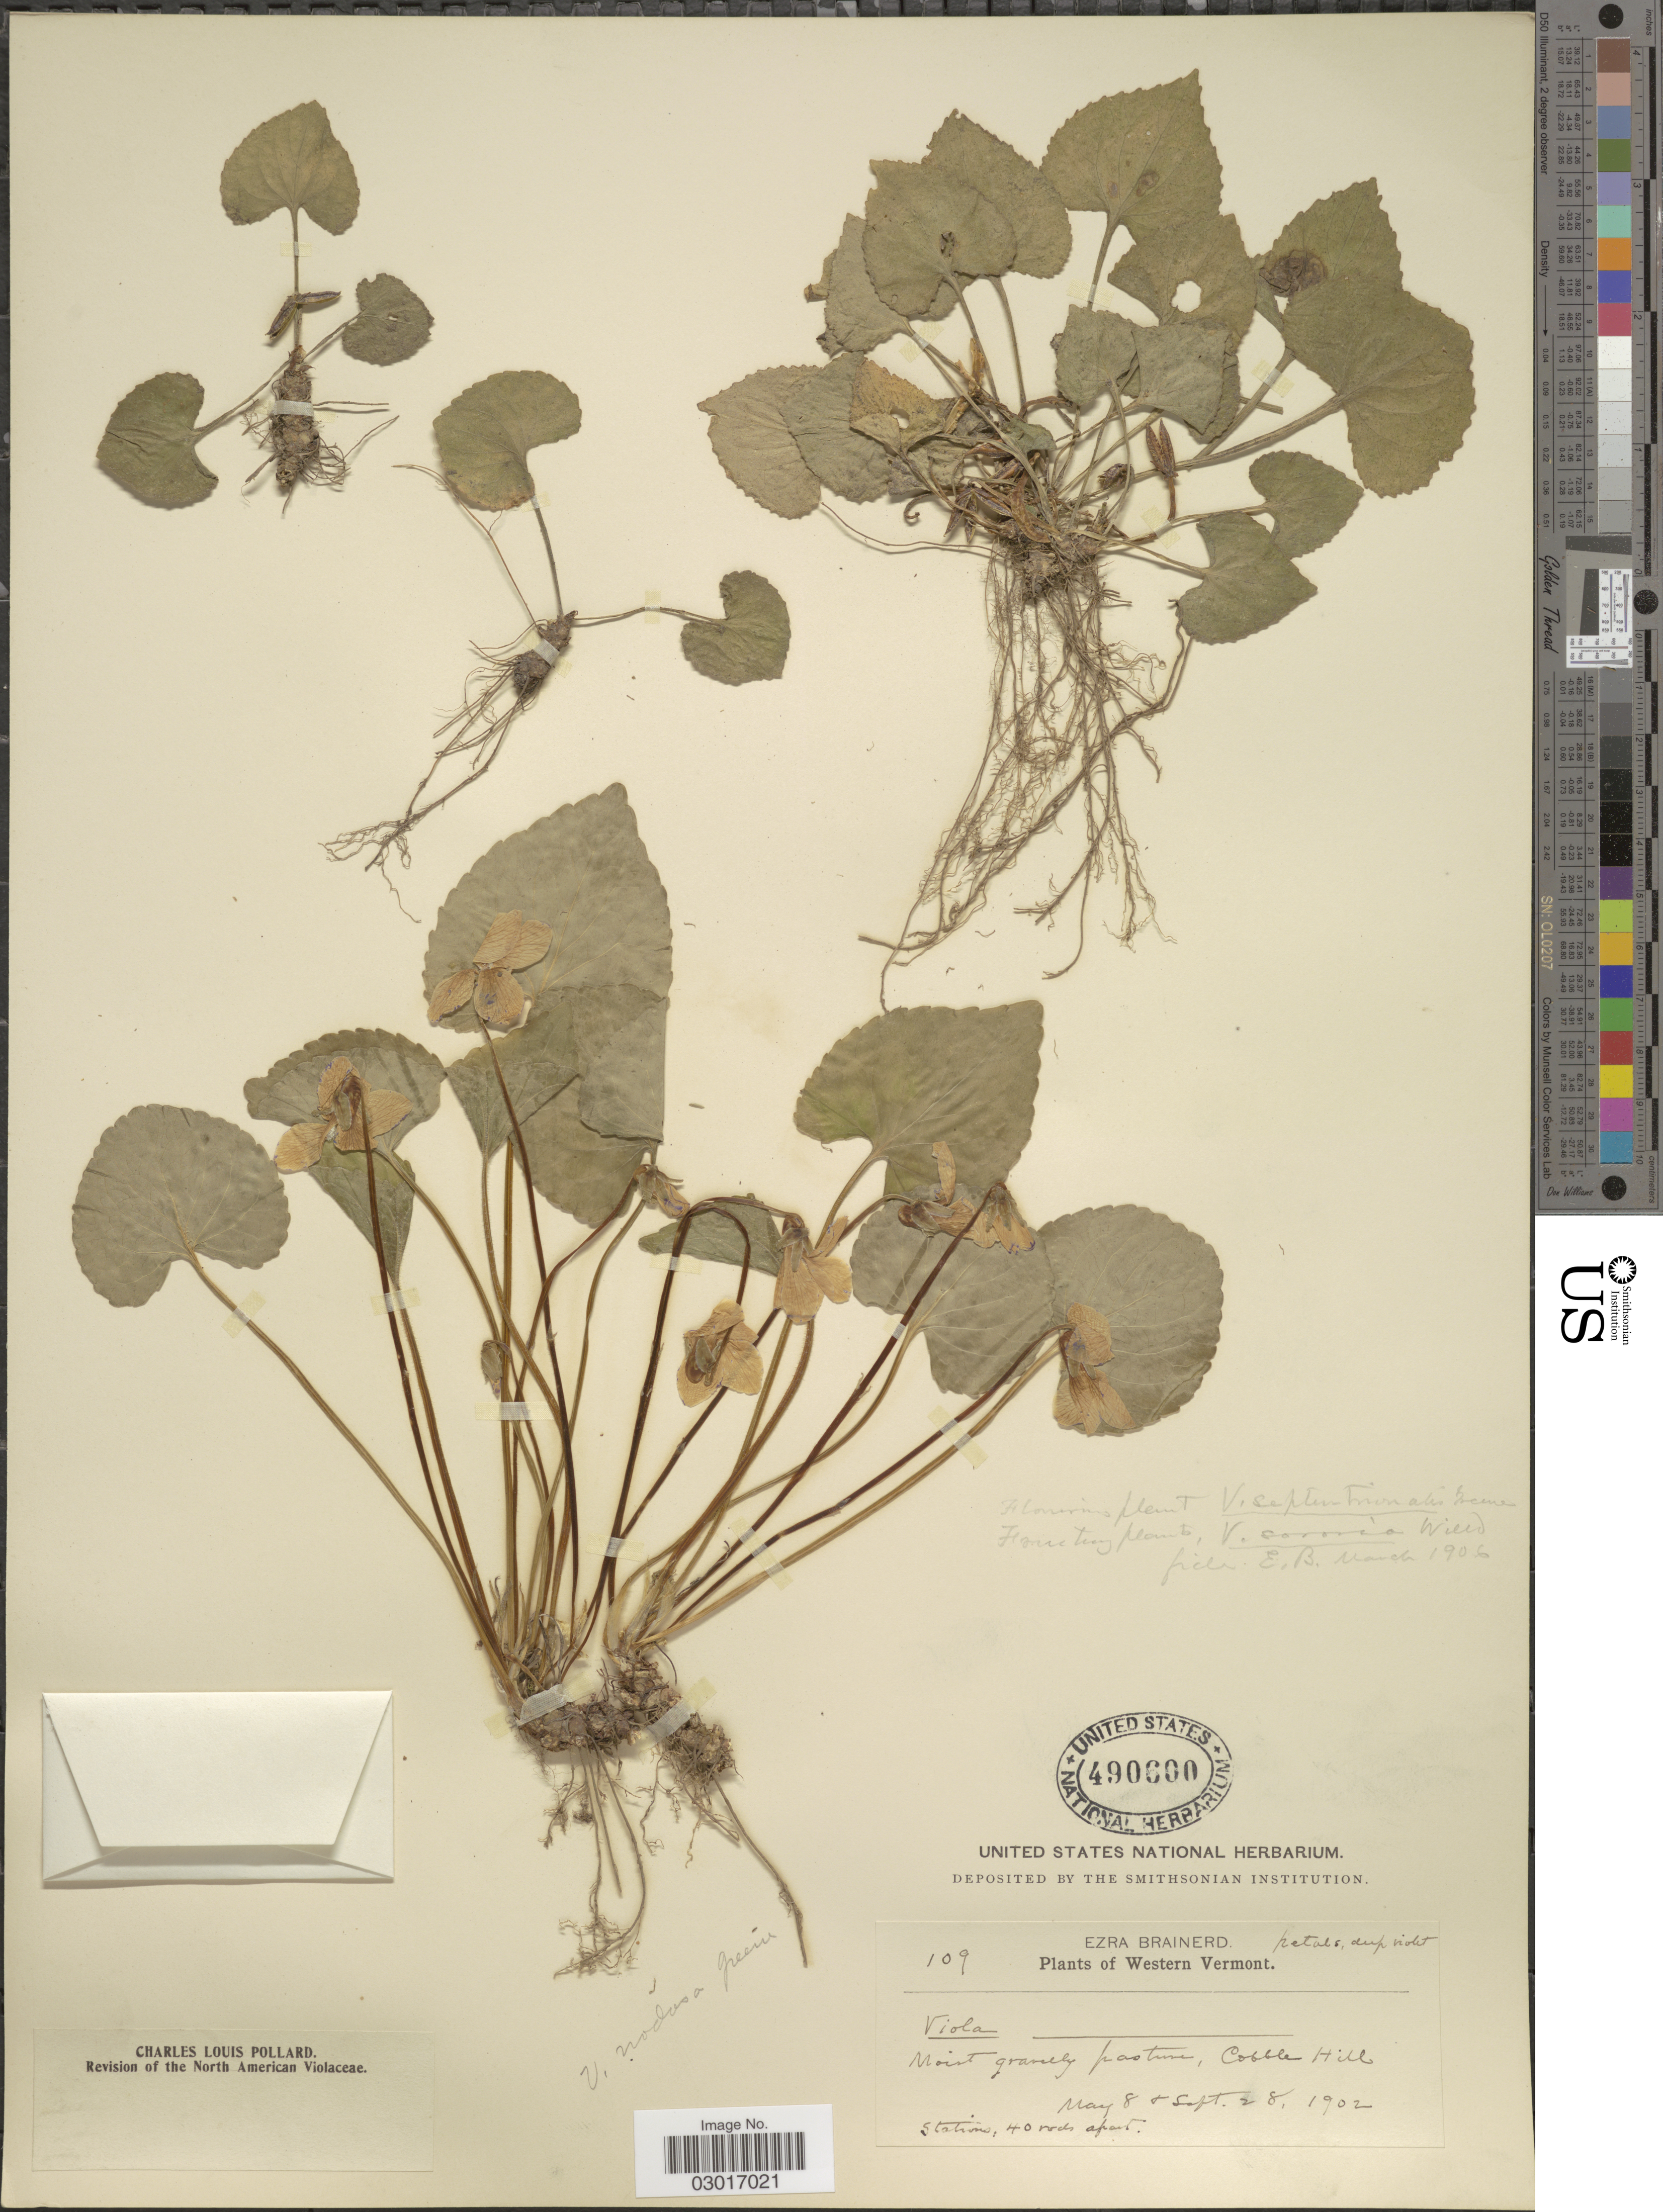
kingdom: Plantae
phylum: Tracheophyta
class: Magnoliopsida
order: Malpighiales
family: Violaceae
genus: Viola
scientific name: Viola sororia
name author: Willd.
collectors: E. Brainerd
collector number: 109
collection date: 1902-05-08/1902-09-28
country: United States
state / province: Vermont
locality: Western Vermont. Cobble Hill.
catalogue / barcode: US 490600